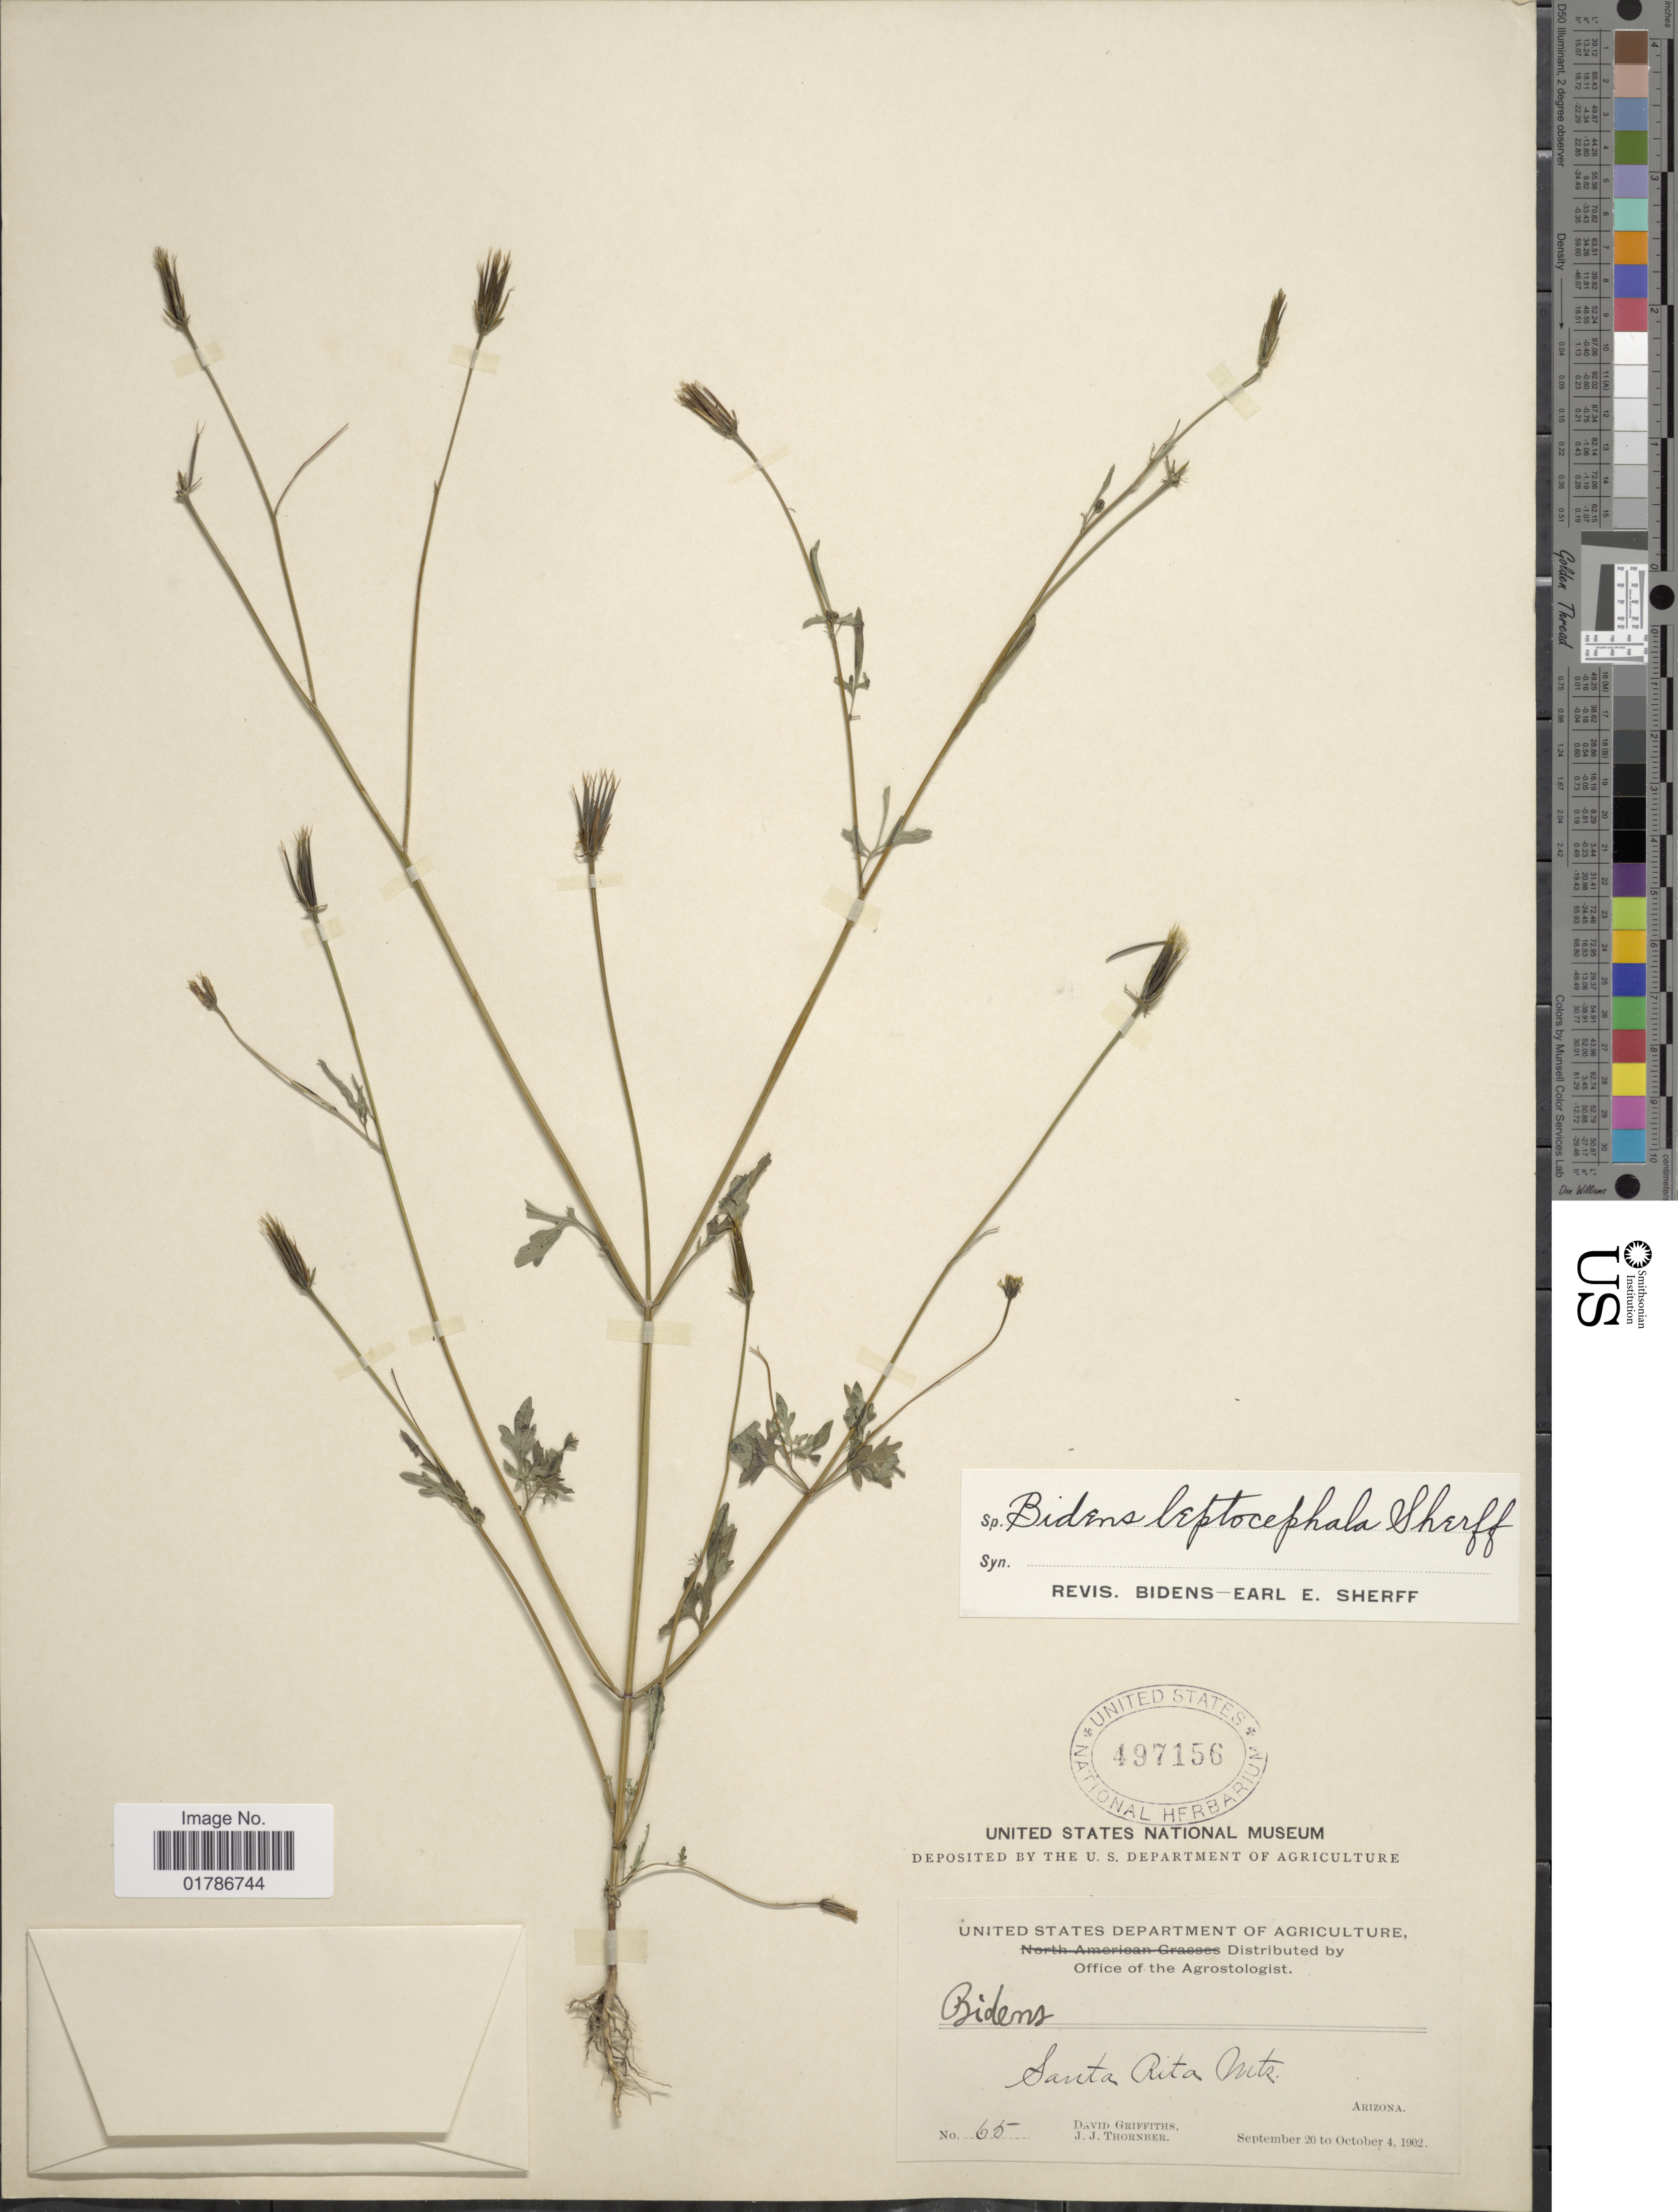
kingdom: Plantae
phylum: Tracheophyta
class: Magnoliopsida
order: Asterales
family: Asteraceae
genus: Bidens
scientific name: Bidens leptocephala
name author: Sherff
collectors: D. Griffiths & J. Thornber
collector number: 65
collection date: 1902-09-20/1902-10-04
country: United States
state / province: Arizona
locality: Santa Rita Mts.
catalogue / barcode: US 497156